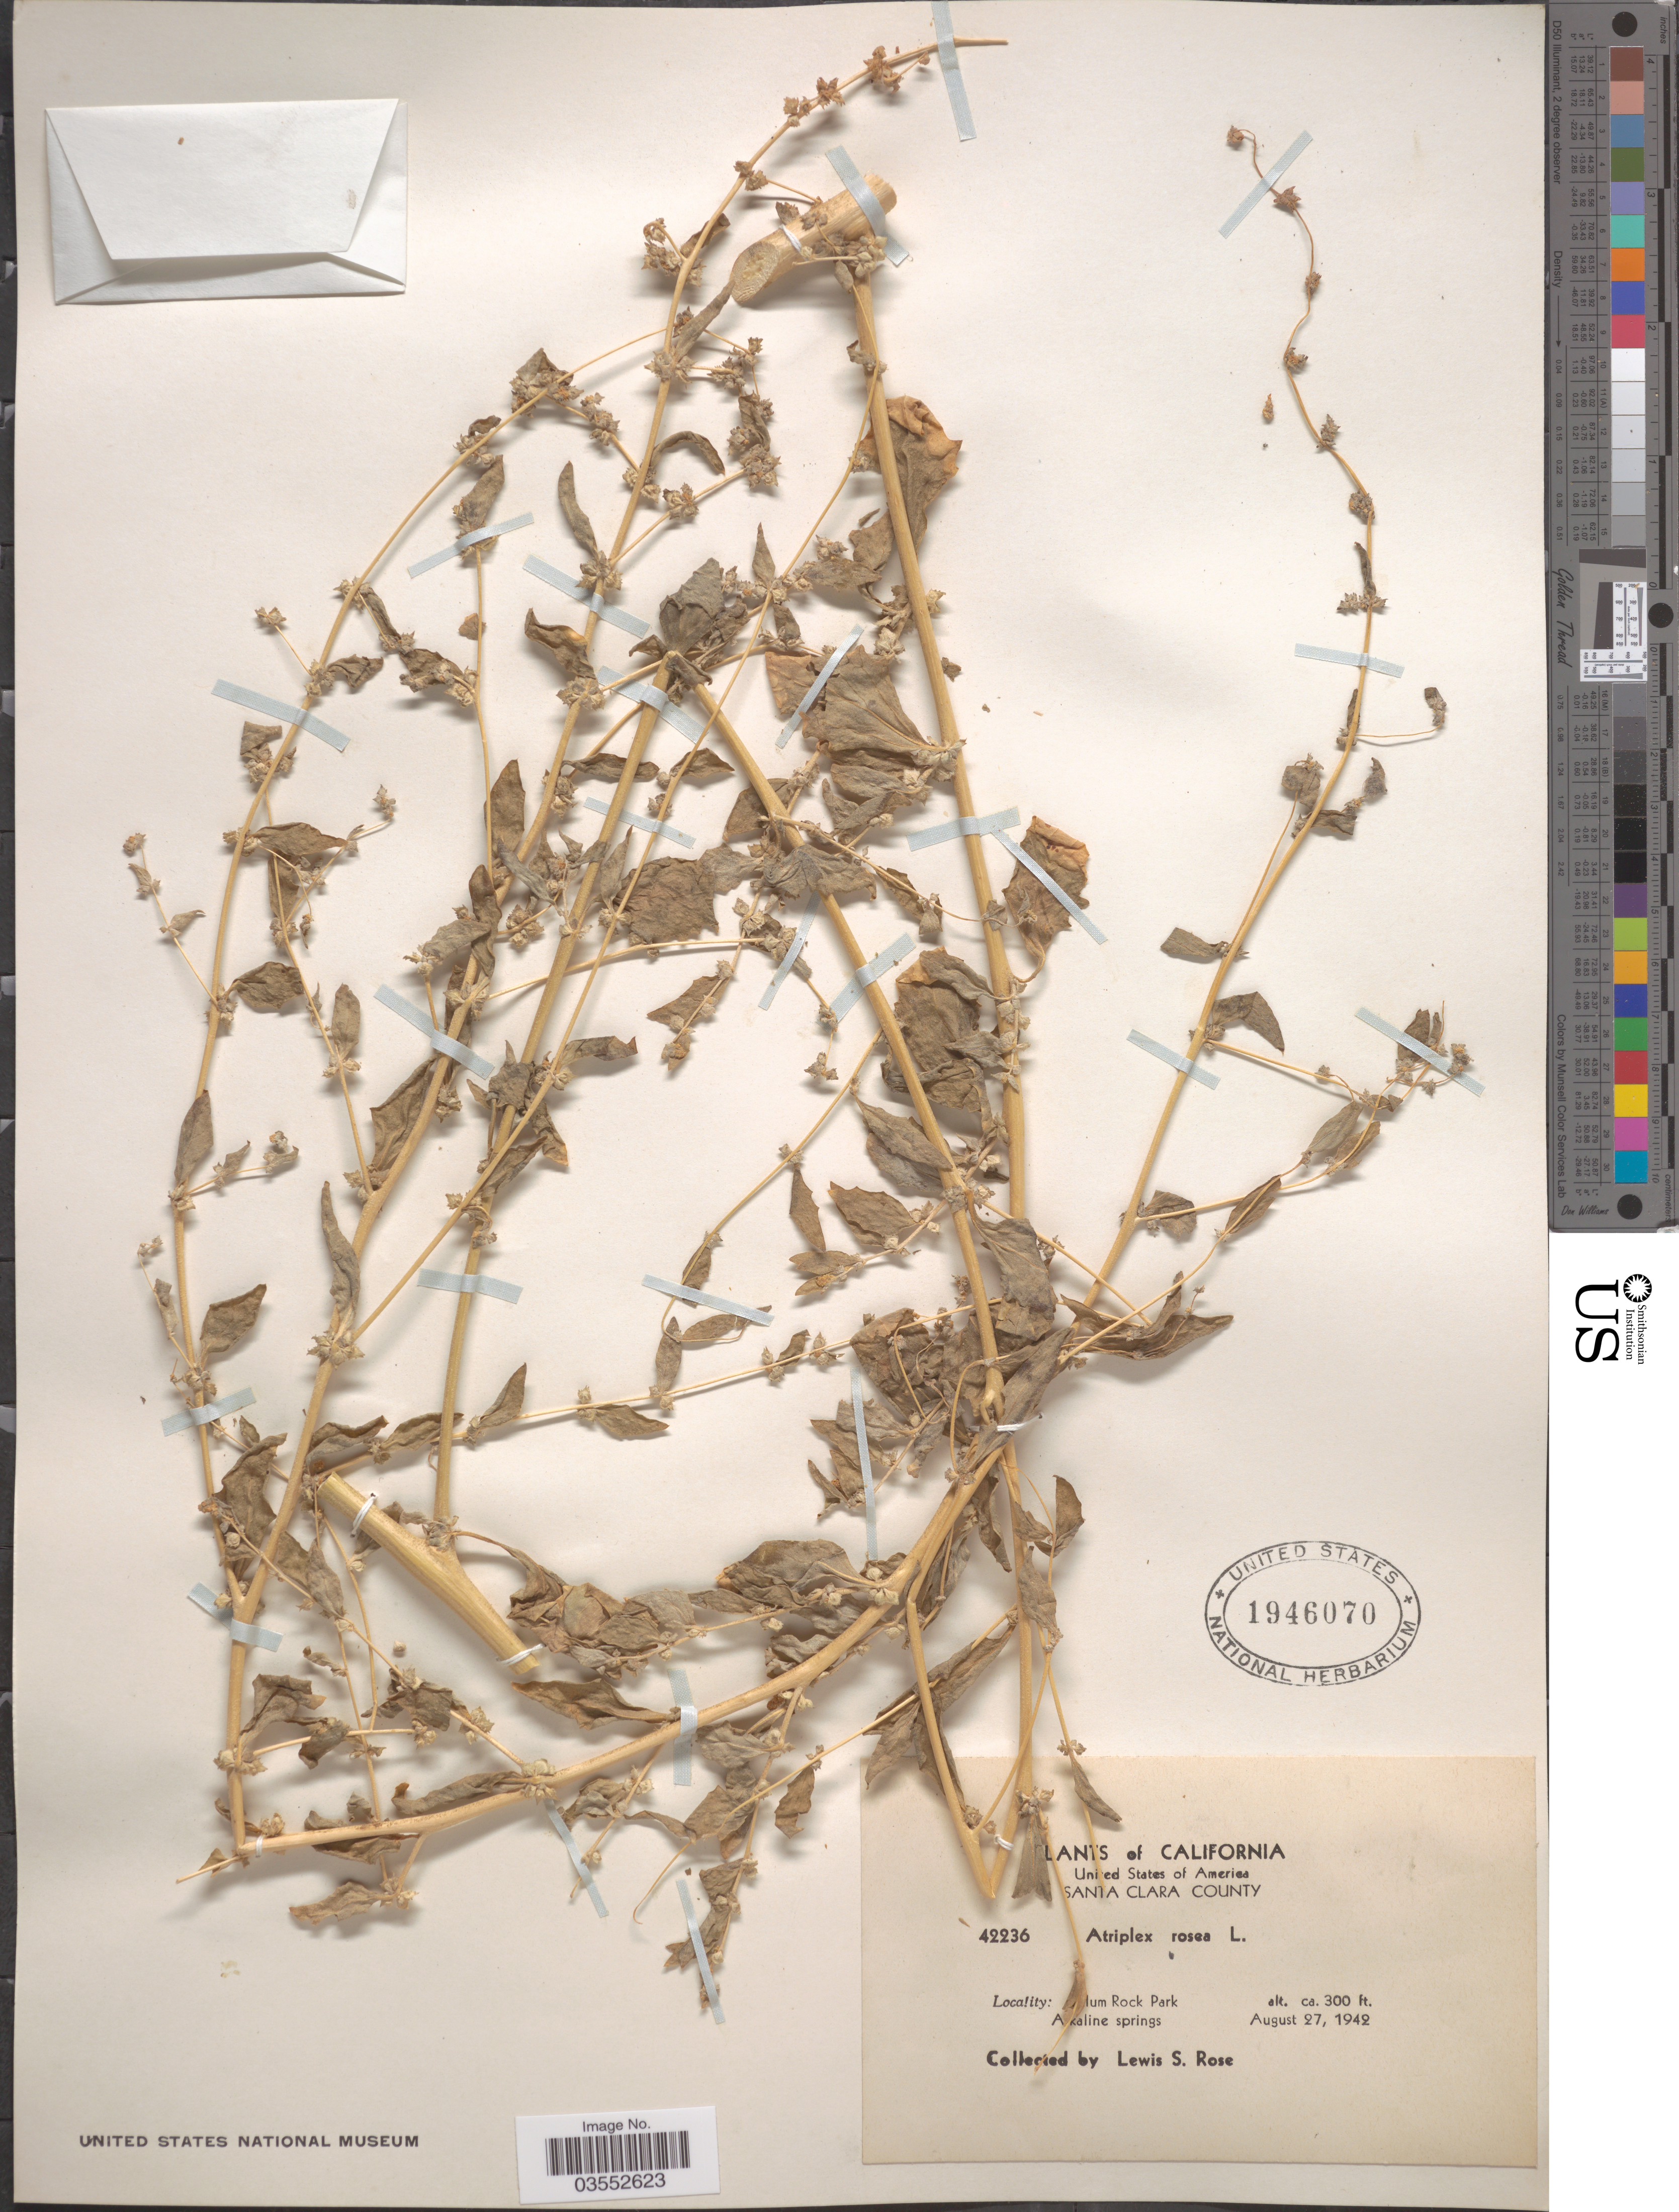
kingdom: Plantae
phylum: Tracheophyta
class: Magnoliopsida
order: Caryophyllales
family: Amaranthaceae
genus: Atriplex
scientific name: Atriplex rosea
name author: L.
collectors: L. S. Rose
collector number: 42236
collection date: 1942-08-27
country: United States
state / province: California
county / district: Santa Clara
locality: United States of America. Santa Clara County. Alum Rock Park. Alkaline springs.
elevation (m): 91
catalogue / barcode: US 1946070